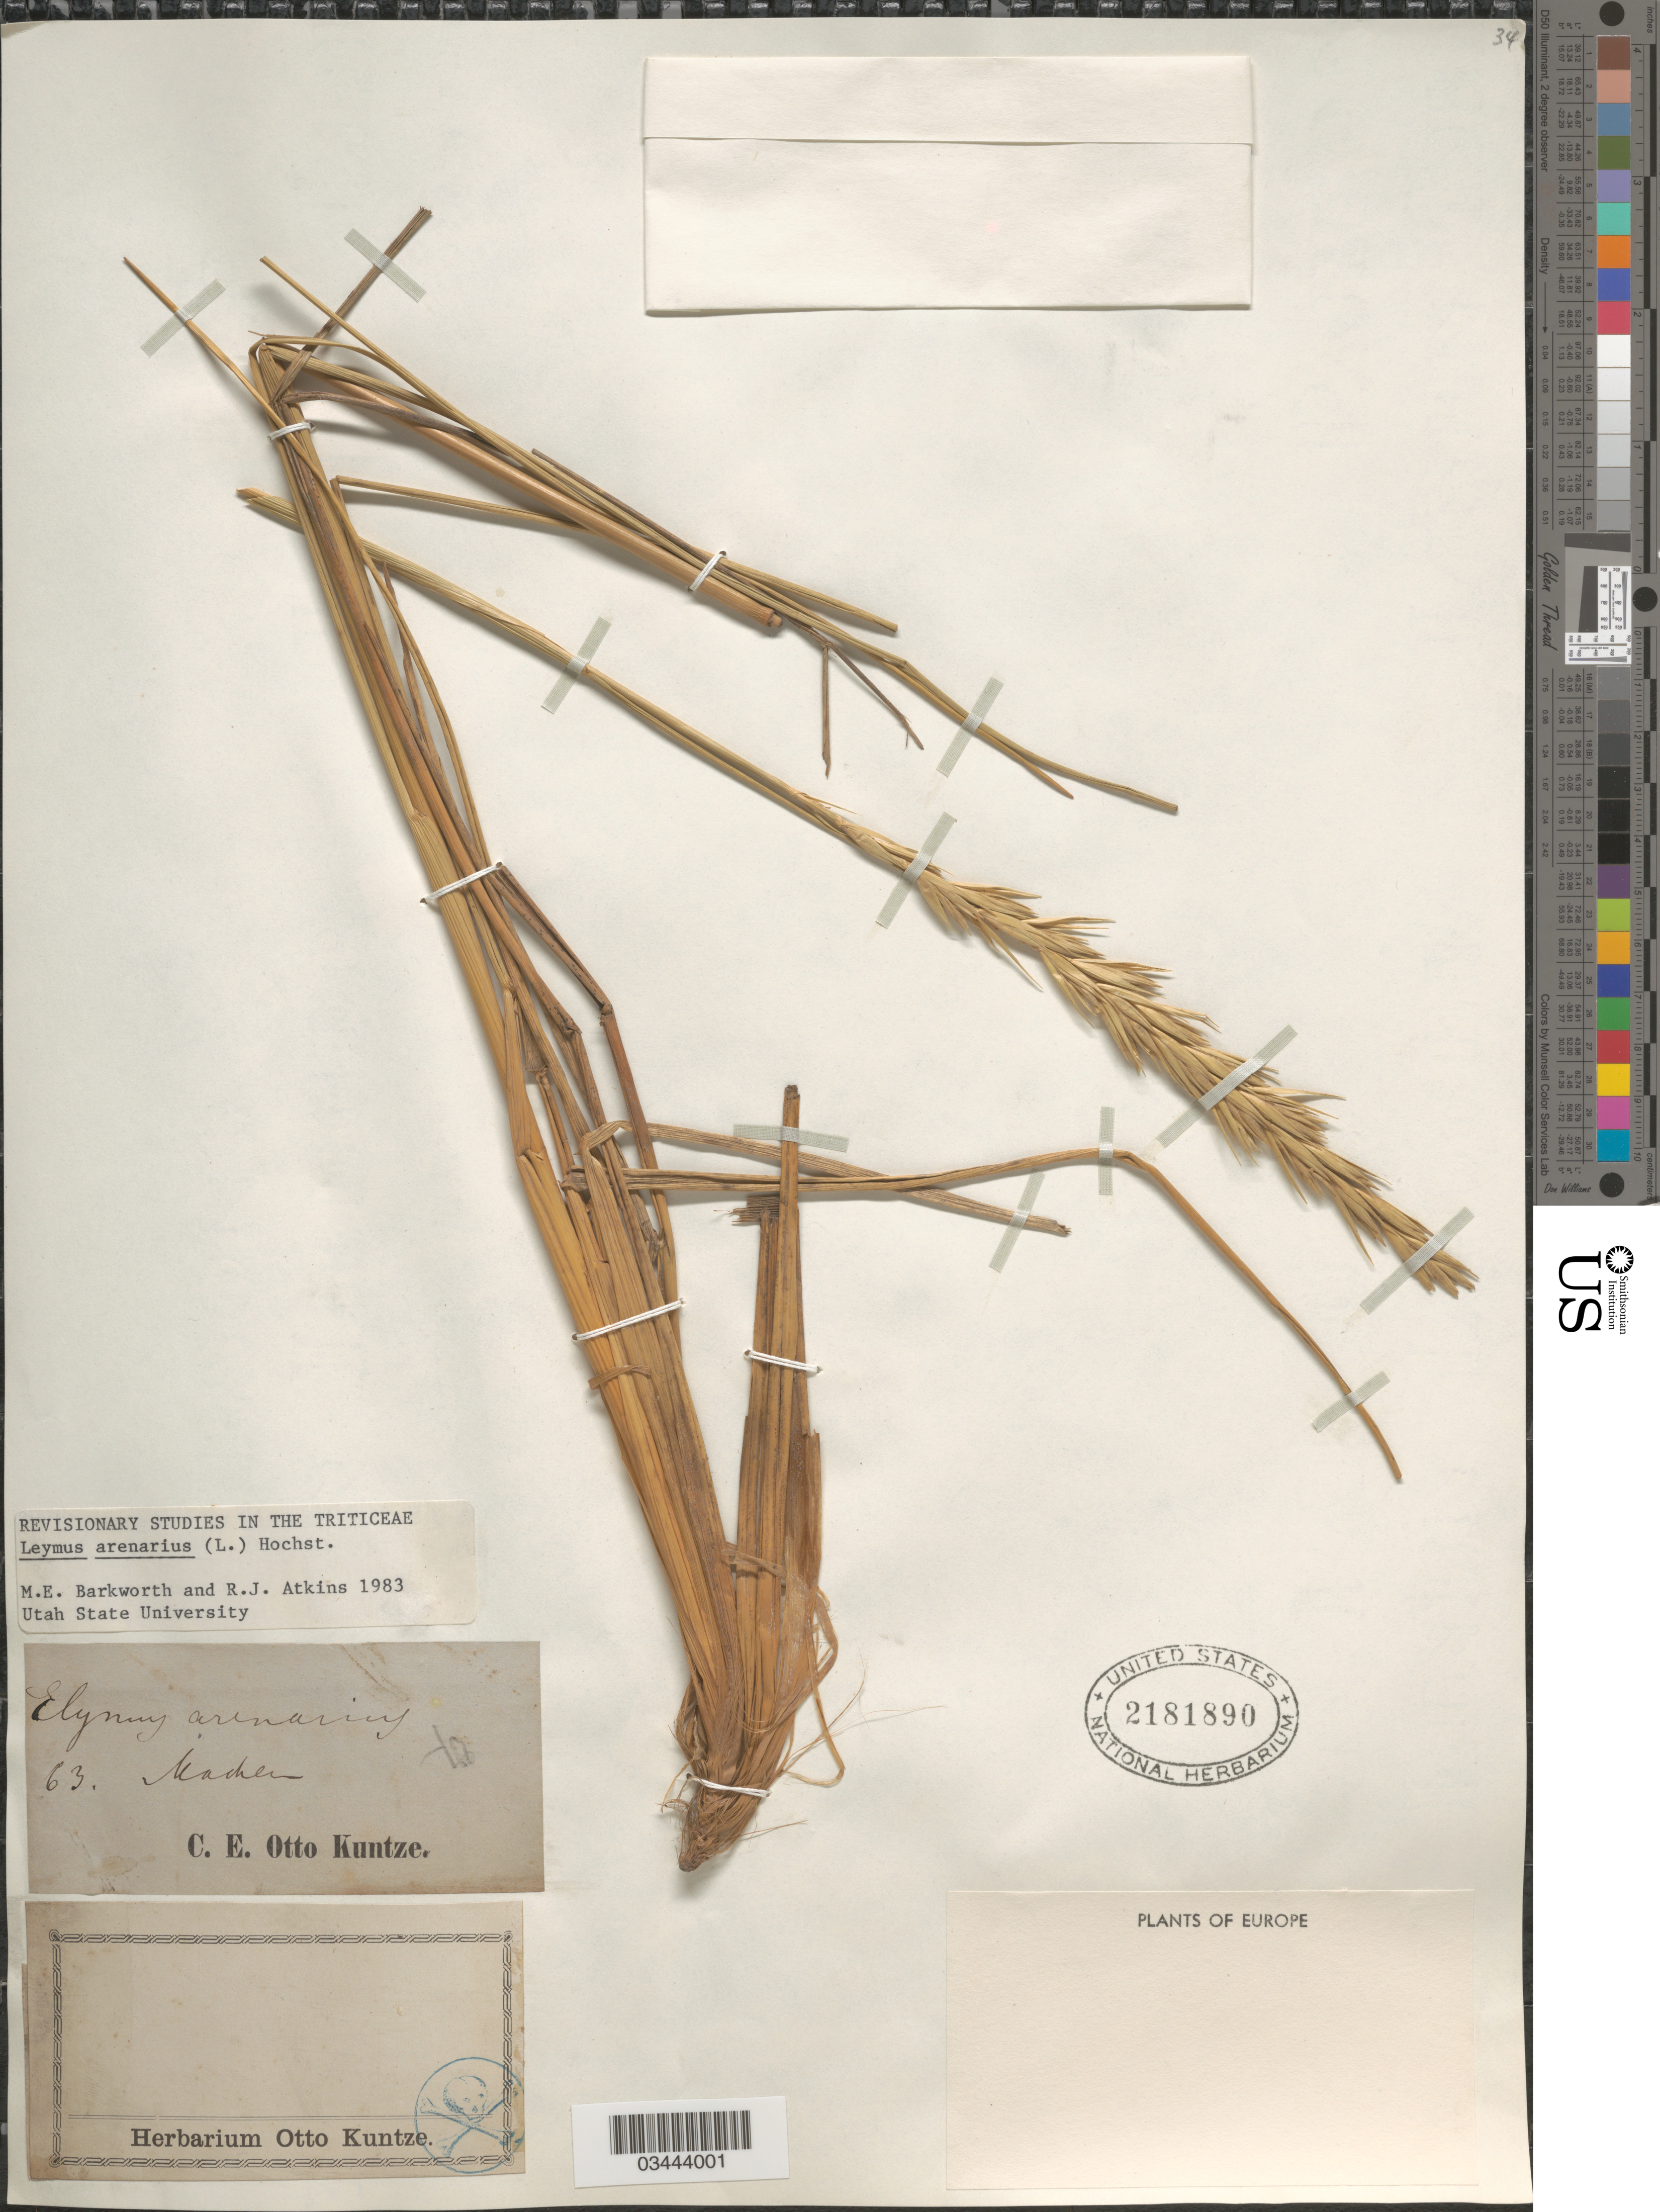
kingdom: Plantae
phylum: Tracheophyta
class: Liliopsida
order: Poales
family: Poaceae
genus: Leymus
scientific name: Leymus arenarius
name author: (L.) Hochst.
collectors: C.E.O. Kuntze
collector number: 63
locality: Machen. Europe.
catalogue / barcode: US 2181890